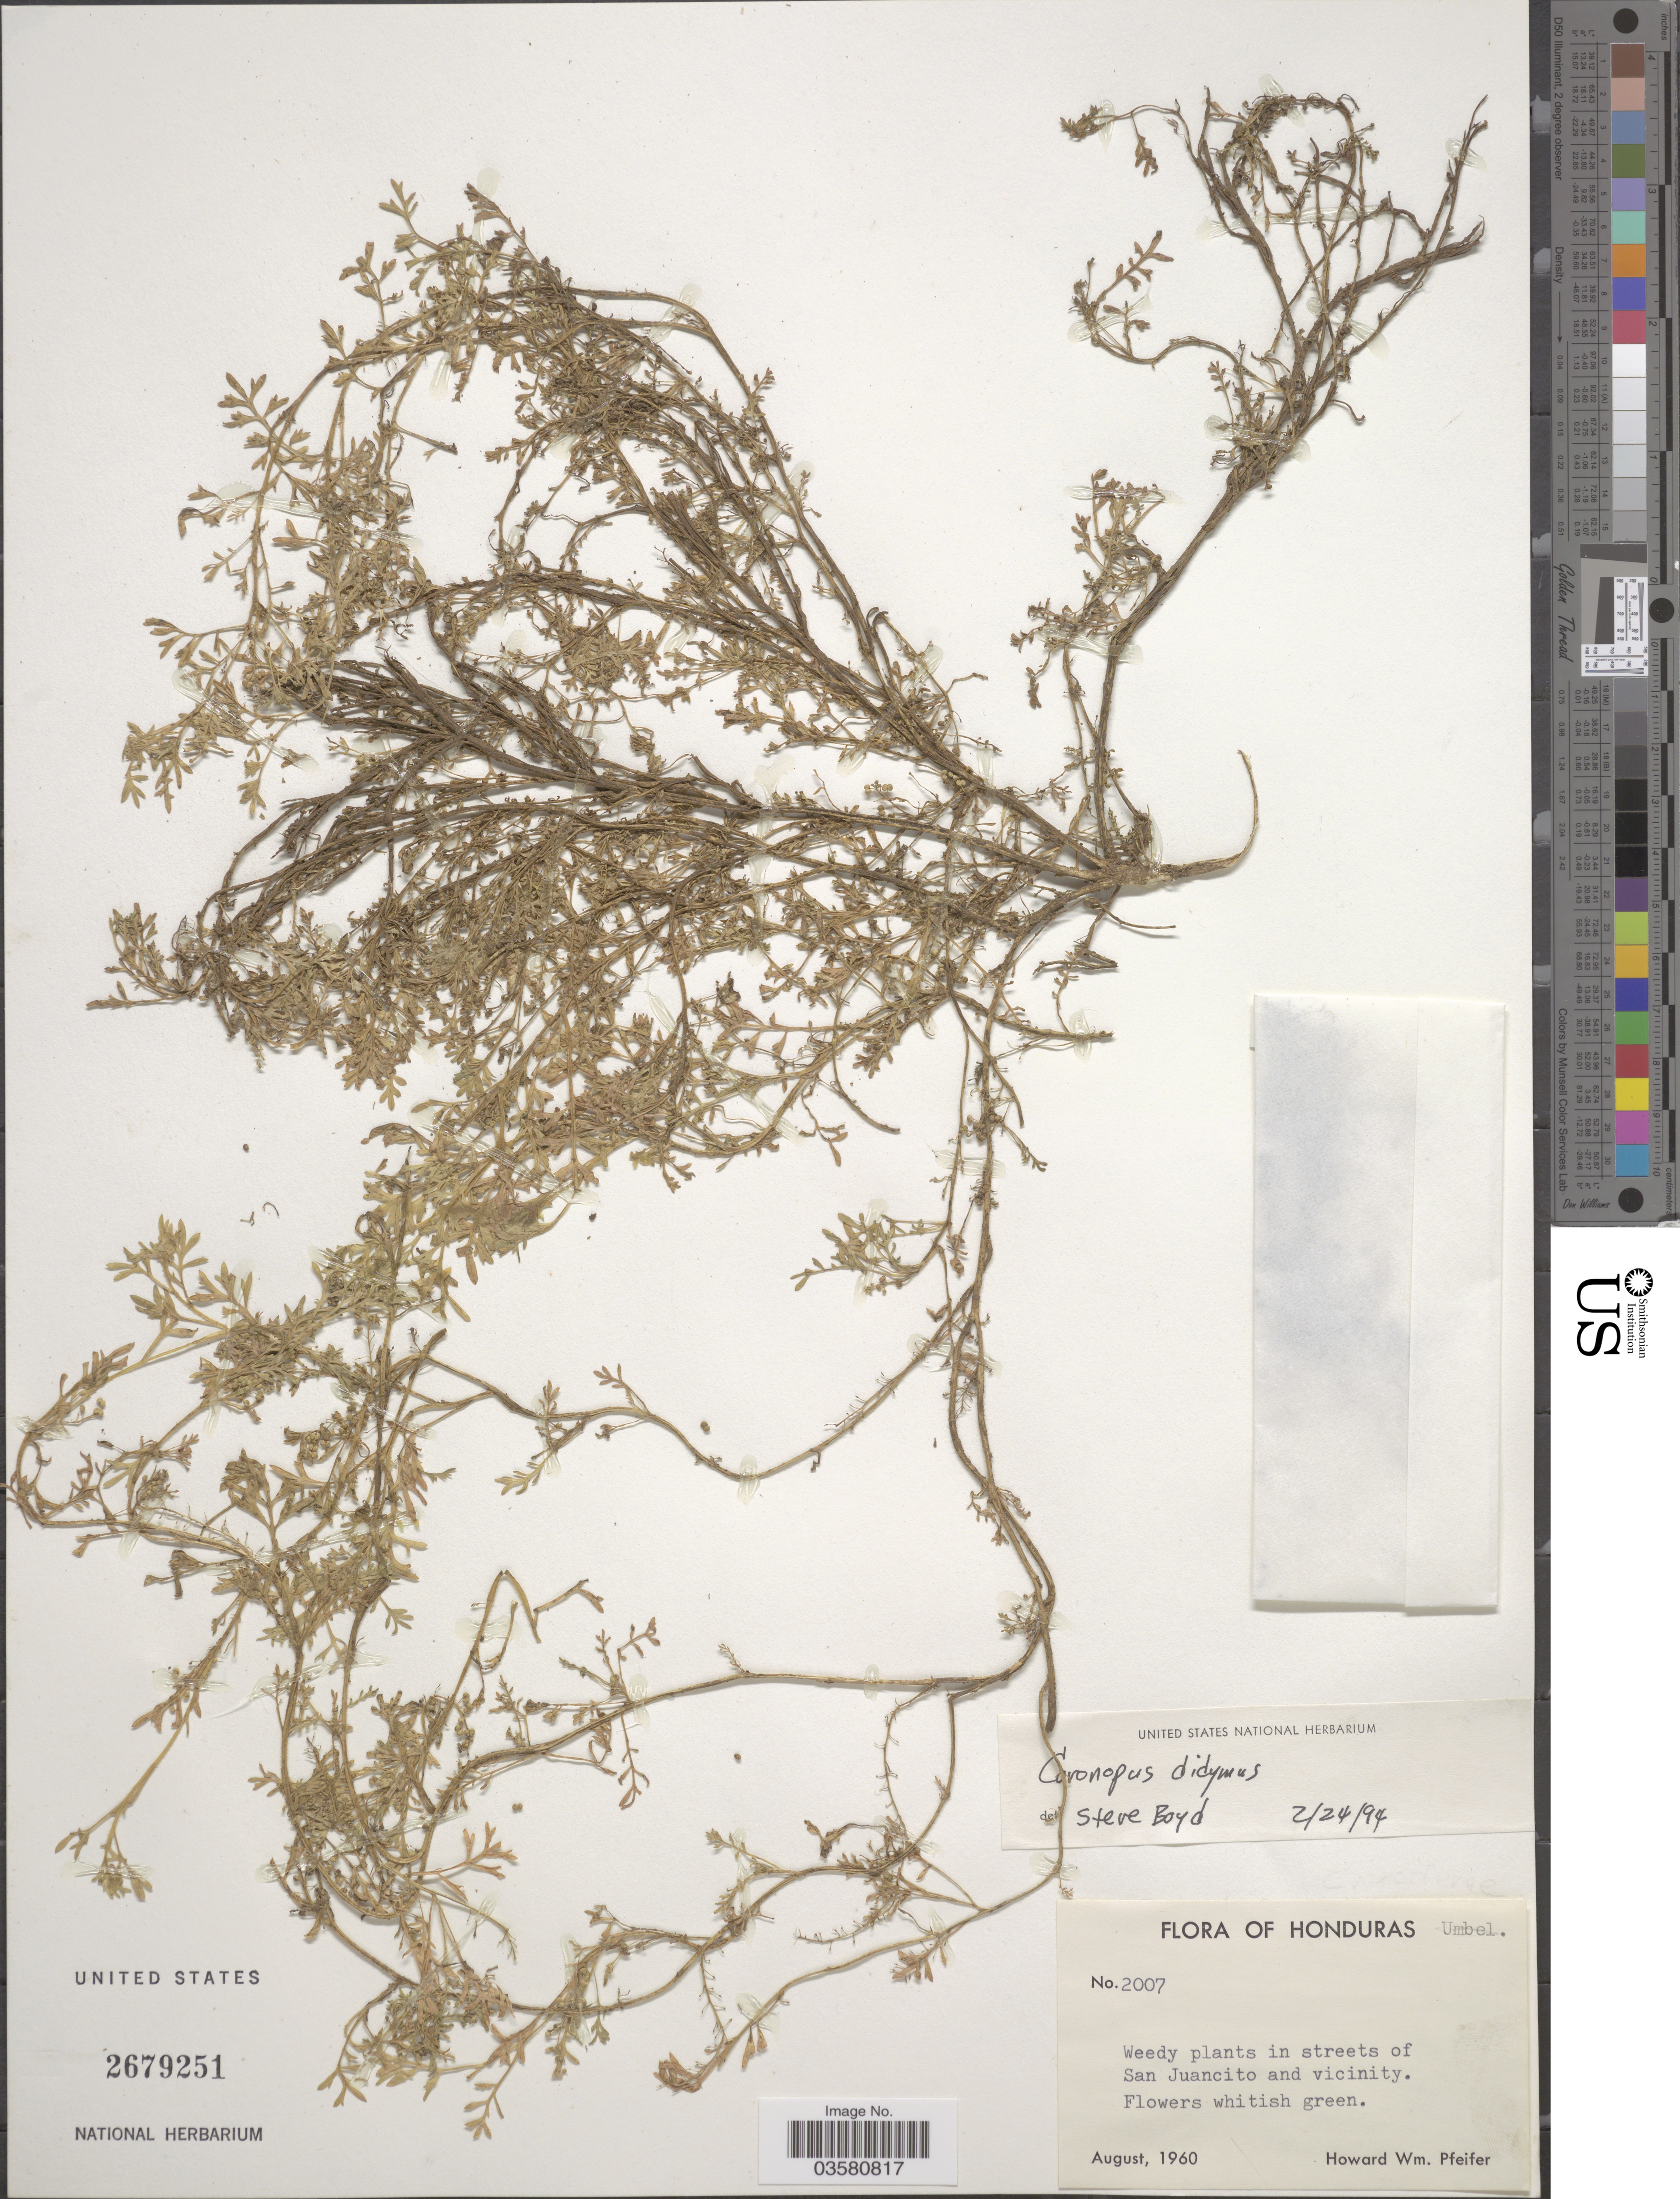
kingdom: Plantae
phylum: Tracheophyta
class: Magnoliopsida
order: Brassicales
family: Brassicaceae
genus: Lepidium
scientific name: Lepidium didymum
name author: L.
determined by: Strong, M. T., (US), Smithsonian Institution - National Museum of Natural History (UNITED STATES)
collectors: H. W. Pfeifer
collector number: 2007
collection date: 1960-08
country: Honduras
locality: In streets of San Juancito and vicinity.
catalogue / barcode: US 2679251